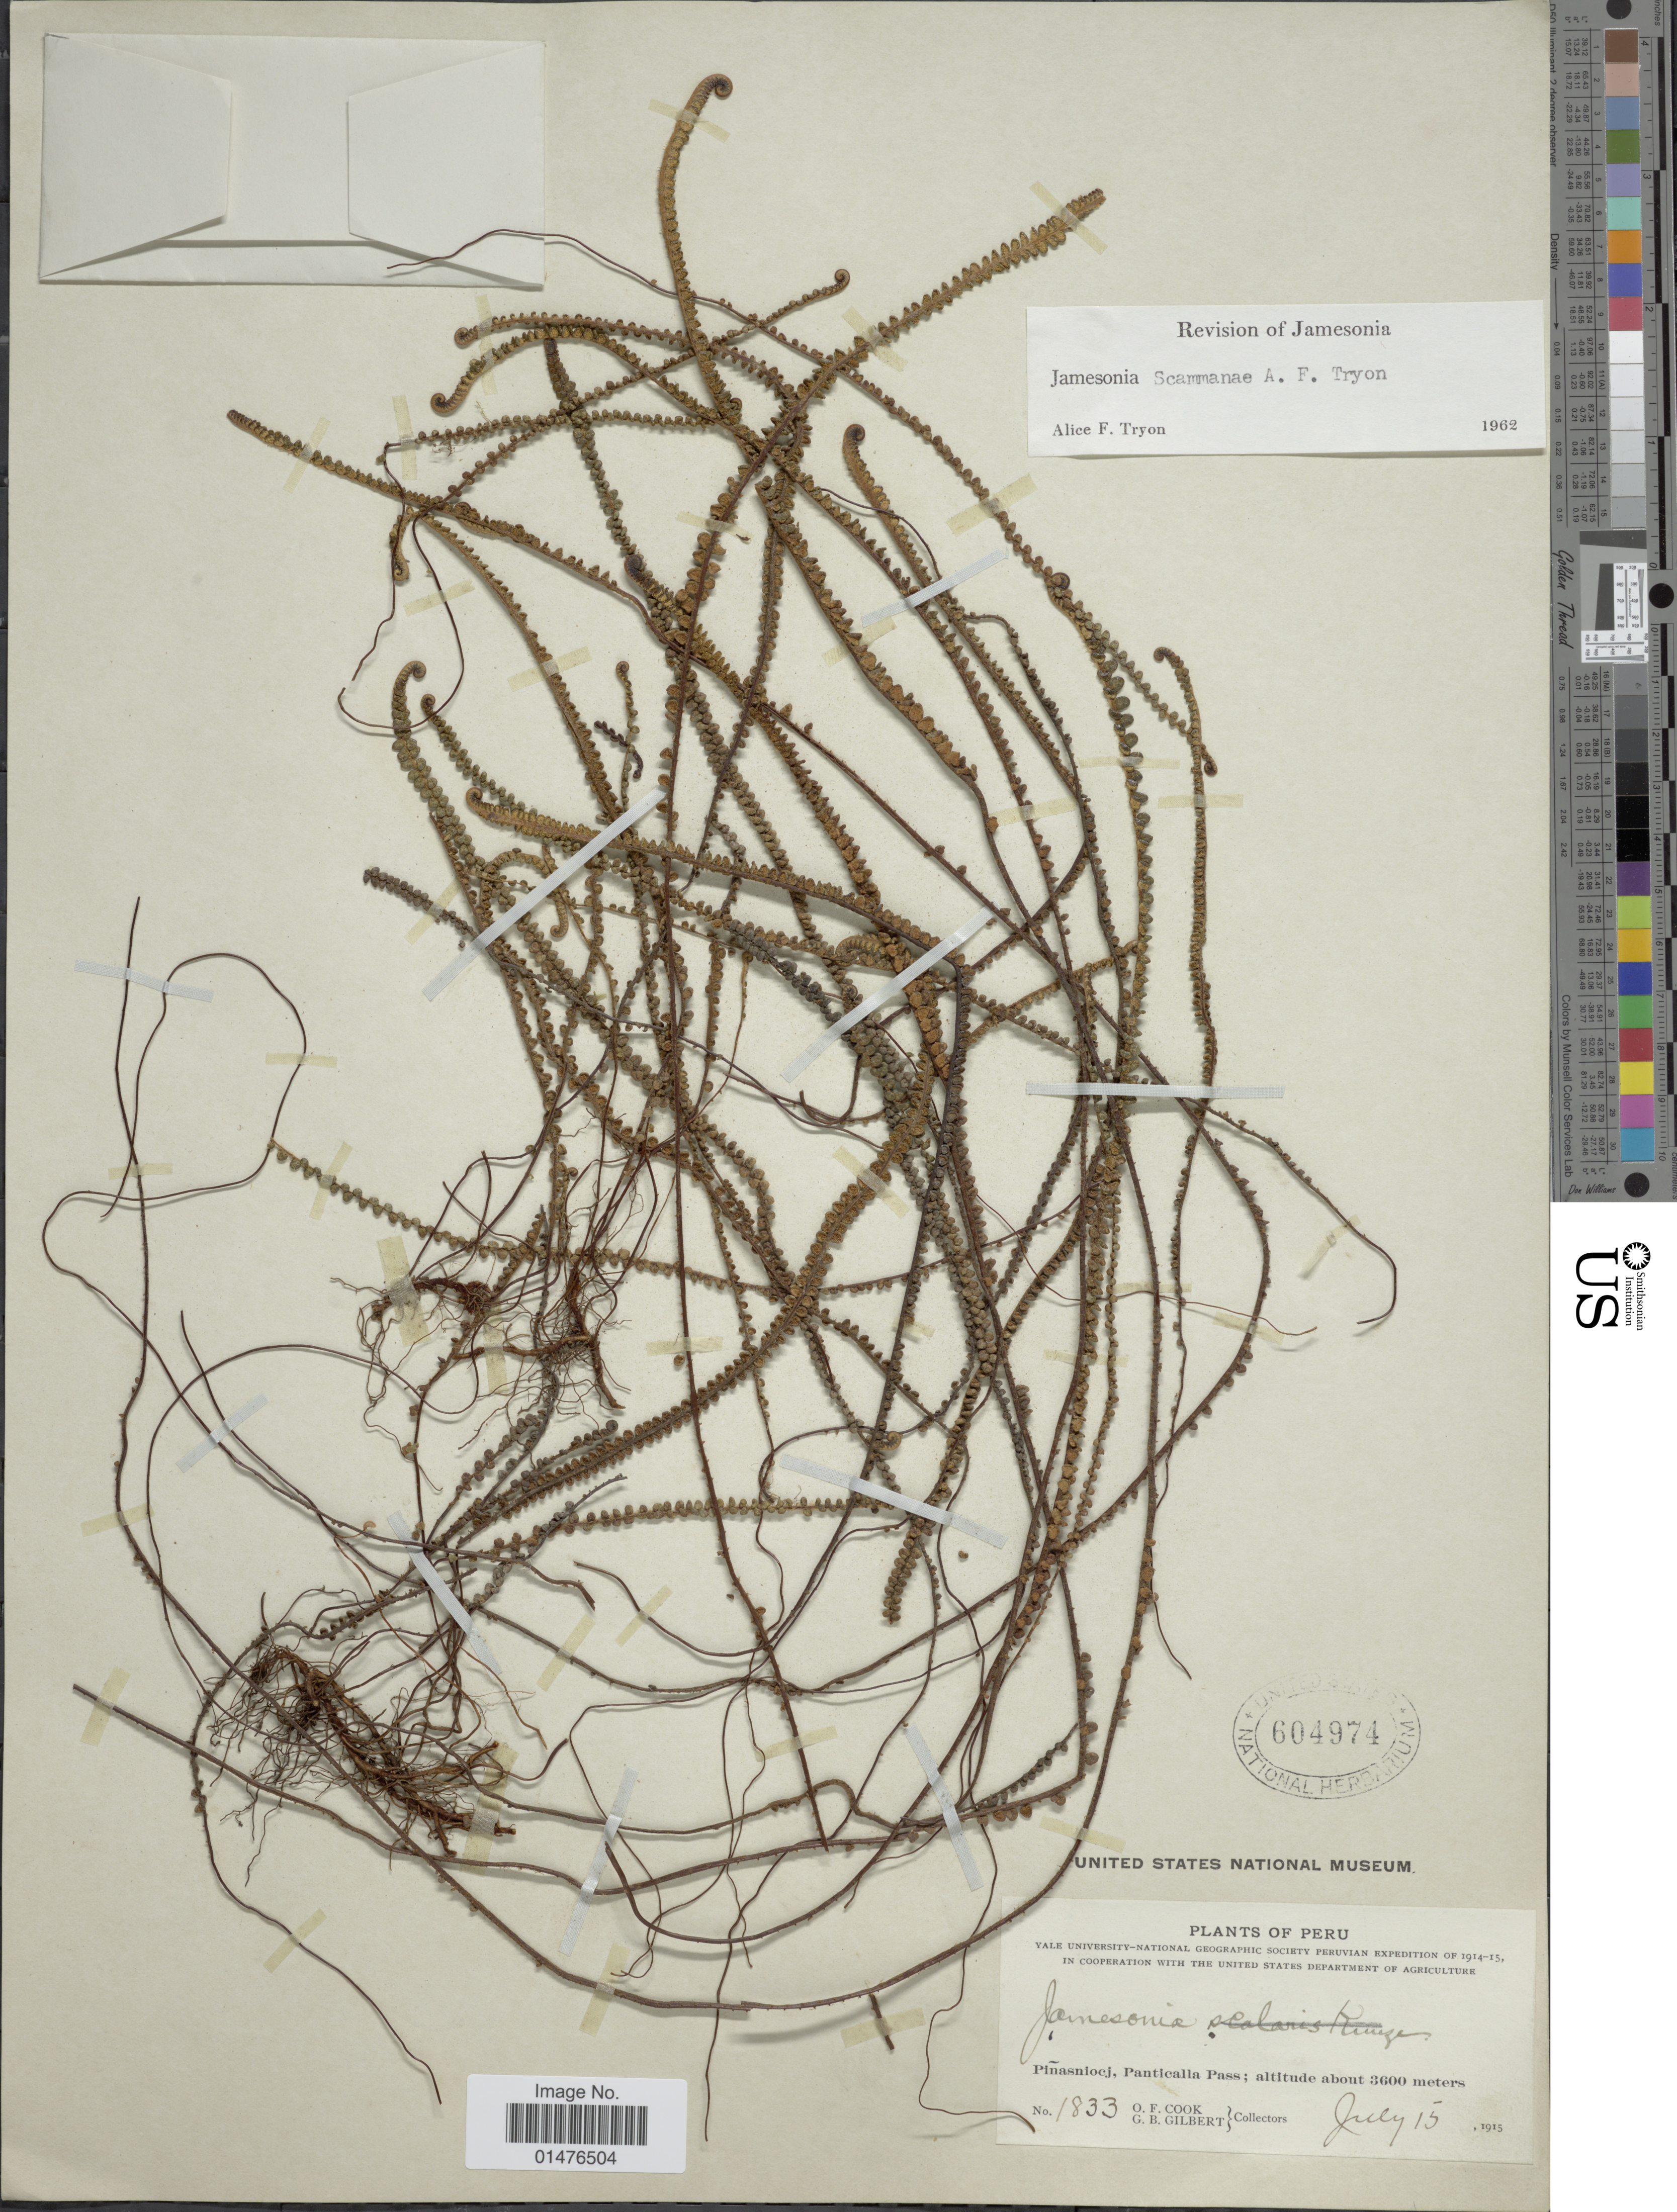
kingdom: Plantae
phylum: Tracheophyta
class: Polypodiopsida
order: Polypodiales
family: Pteridaceae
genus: Jamesonia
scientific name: Jamesonia scammanae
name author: A.F. Tryon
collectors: O. F. Cook & G. B. Gilbert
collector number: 1833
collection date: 1915-07-15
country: Peru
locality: Piñasniocj, Panticalla Pass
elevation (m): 3600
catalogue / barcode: US 604974